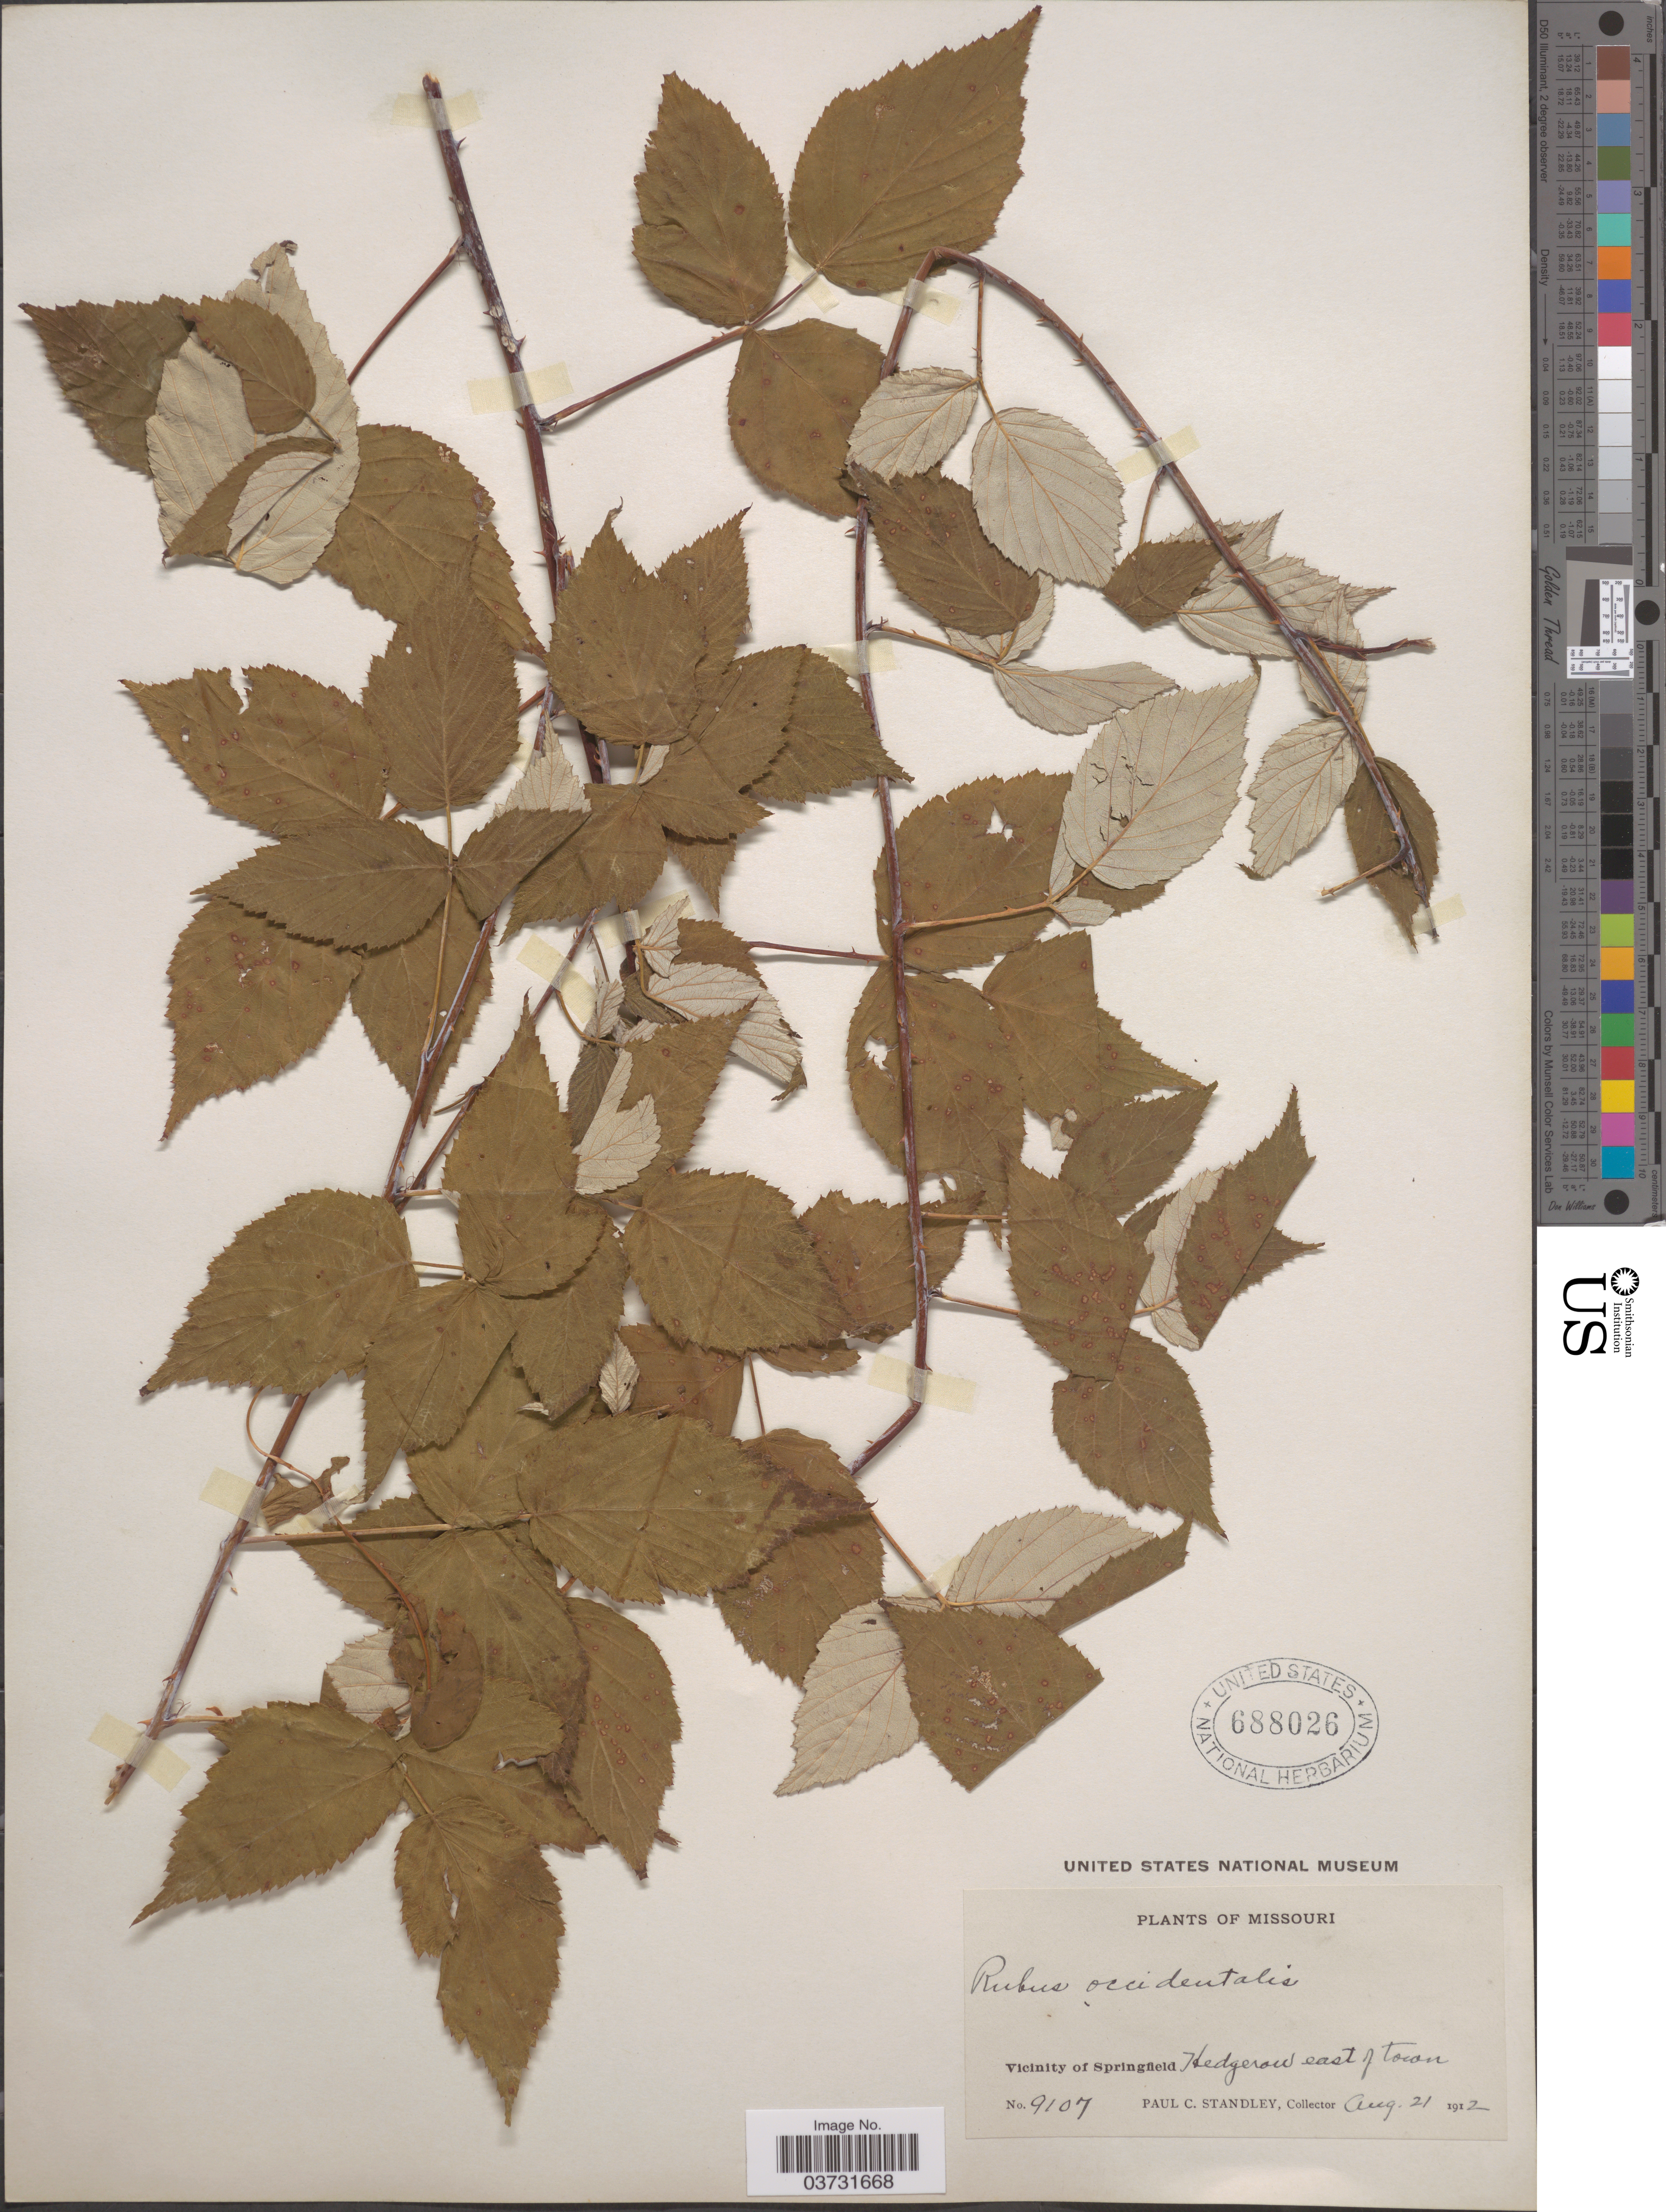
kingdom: Plantae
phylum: Tracheophyta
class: Magnoliopsida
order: Rosales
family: Rosaceae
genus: Rubus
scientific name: Rubus occidentalis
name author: L.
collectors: P. C. Standley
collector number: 9107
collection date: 1912-08-21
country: United States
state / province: Missouri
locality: Vicinity of Springfield. Hedgerow east of town.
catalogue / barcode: US 688026